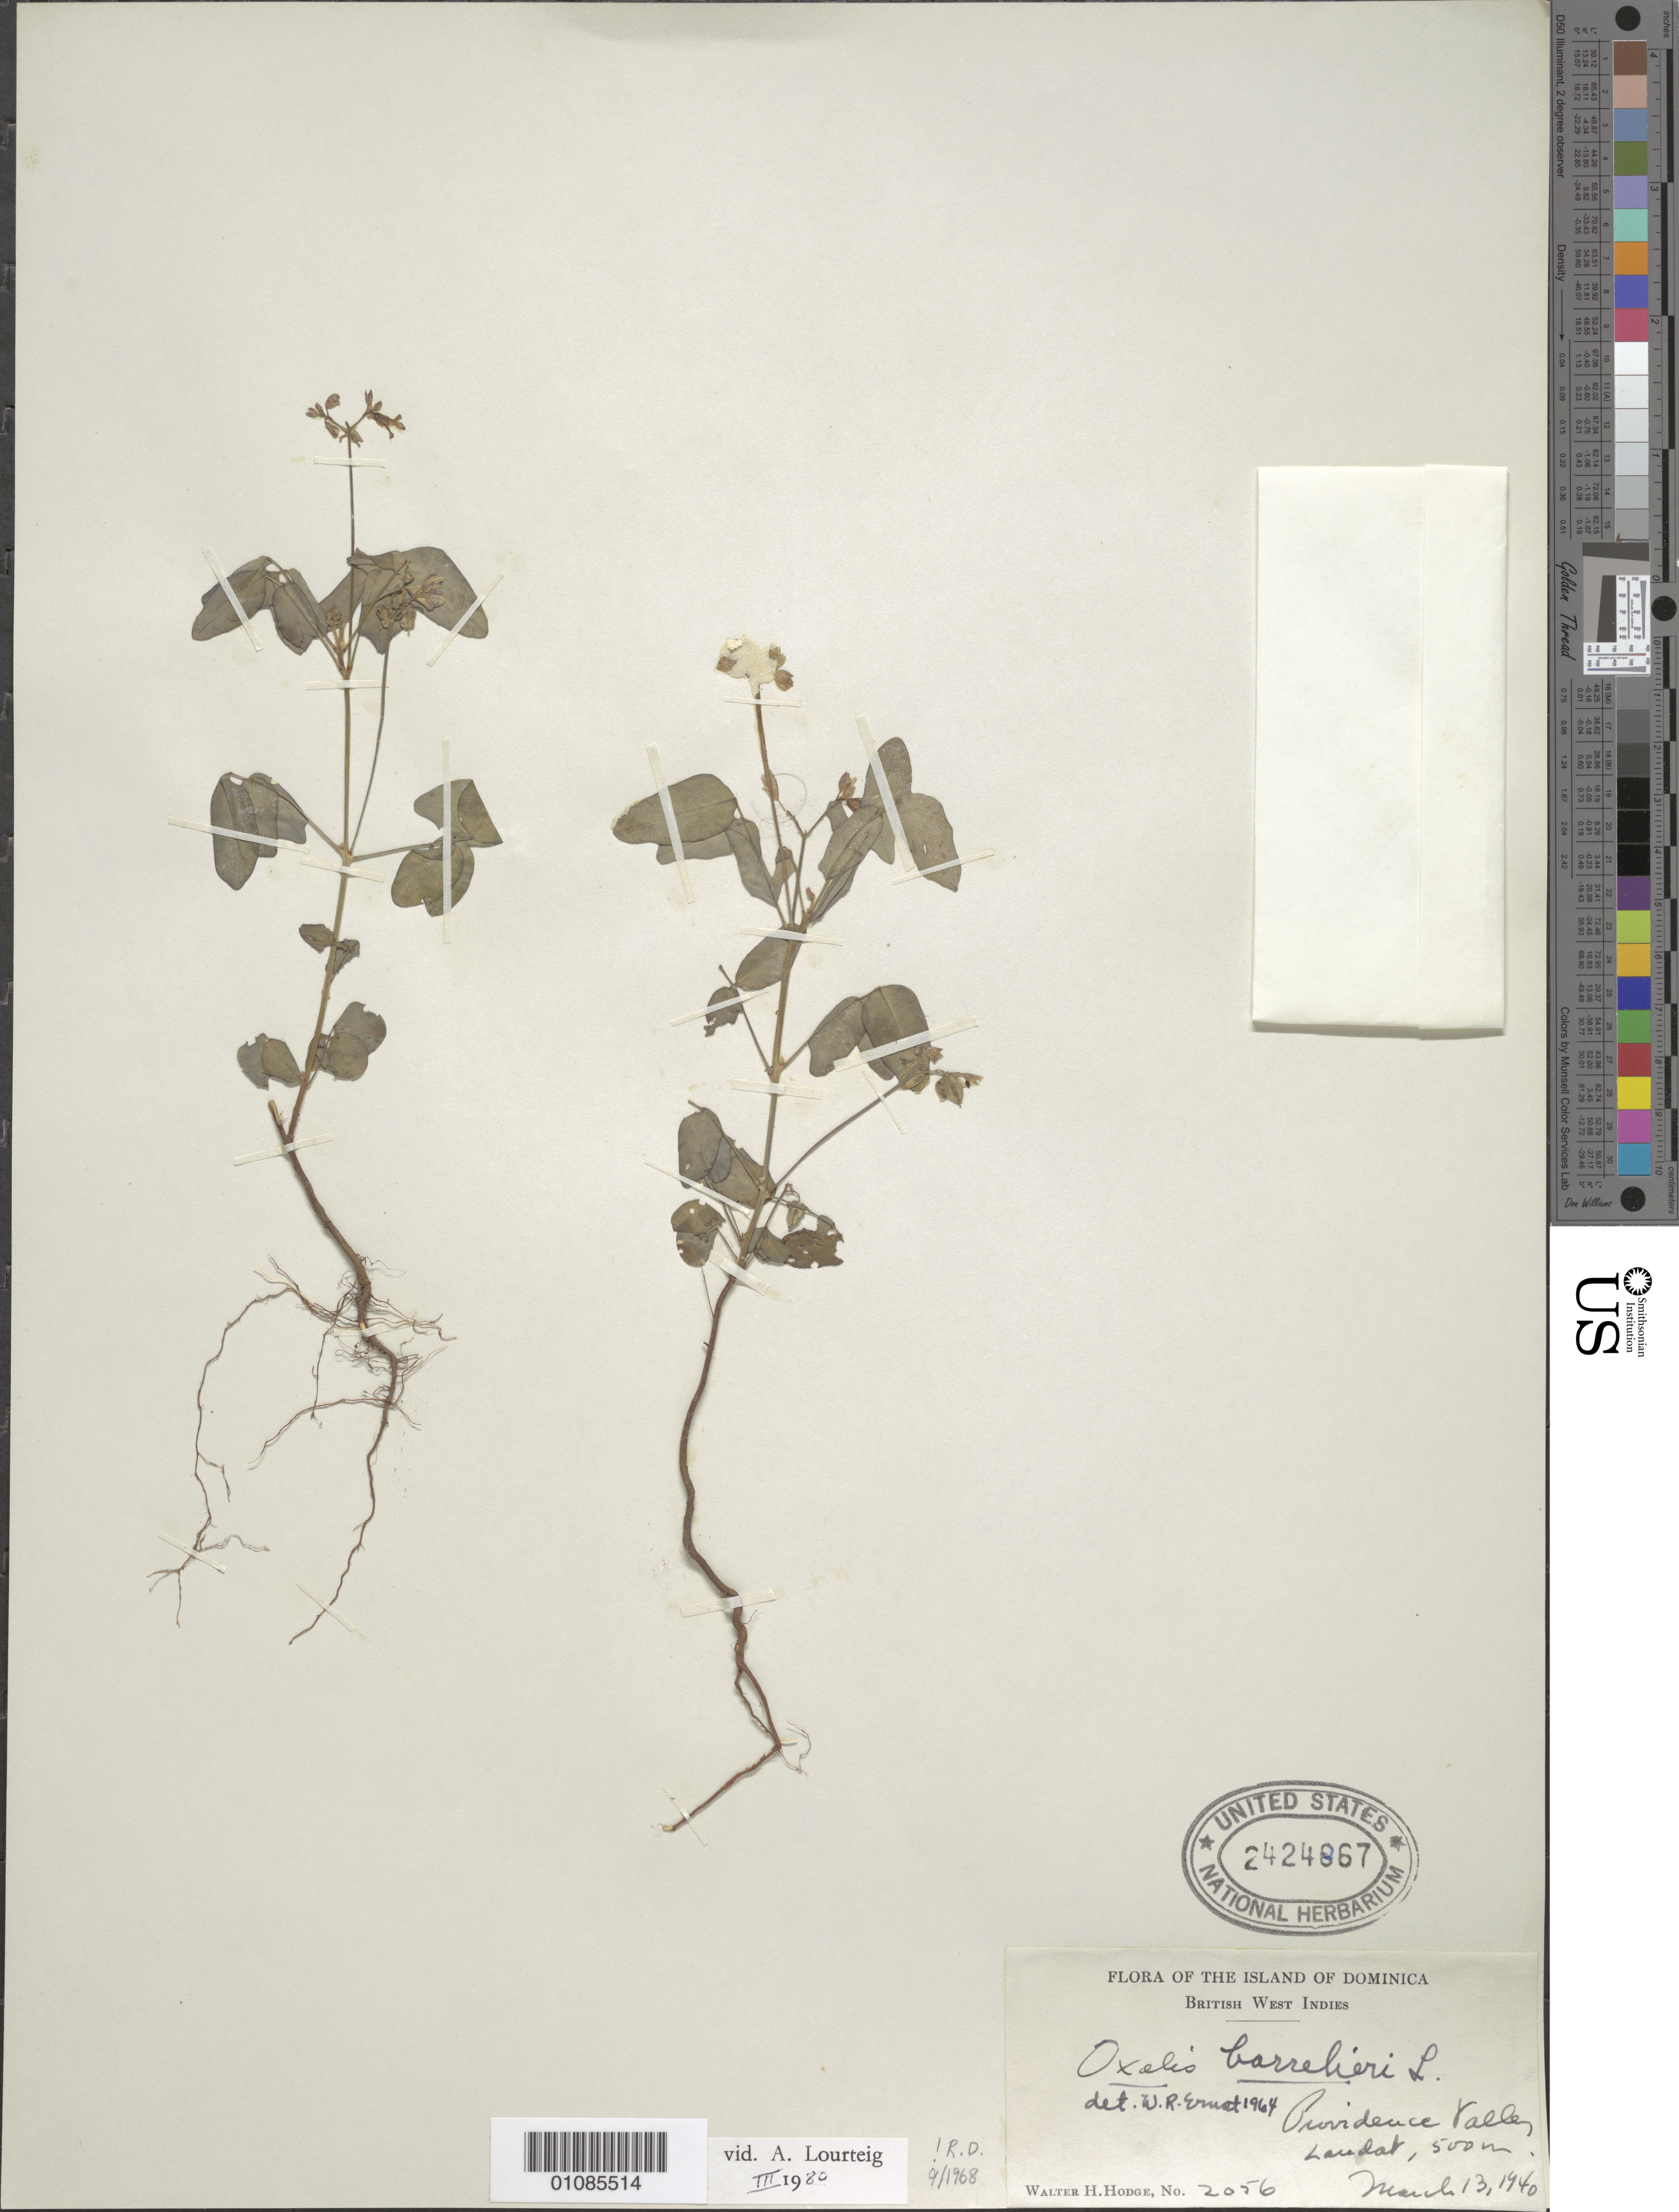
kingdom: Plantae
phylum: Tracheophyta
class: Magnoliopsida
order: Oxalidales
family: Oxalidaceae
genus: Oxalis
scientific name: Oxalis barrelieri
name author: L.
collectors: W. Hodge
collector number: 2056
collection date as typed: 13 Mar 1940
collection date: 1940-03-13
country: Dominica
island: Dominica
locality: Providence Raller Laudor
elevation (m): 500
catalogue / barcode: US 2424867